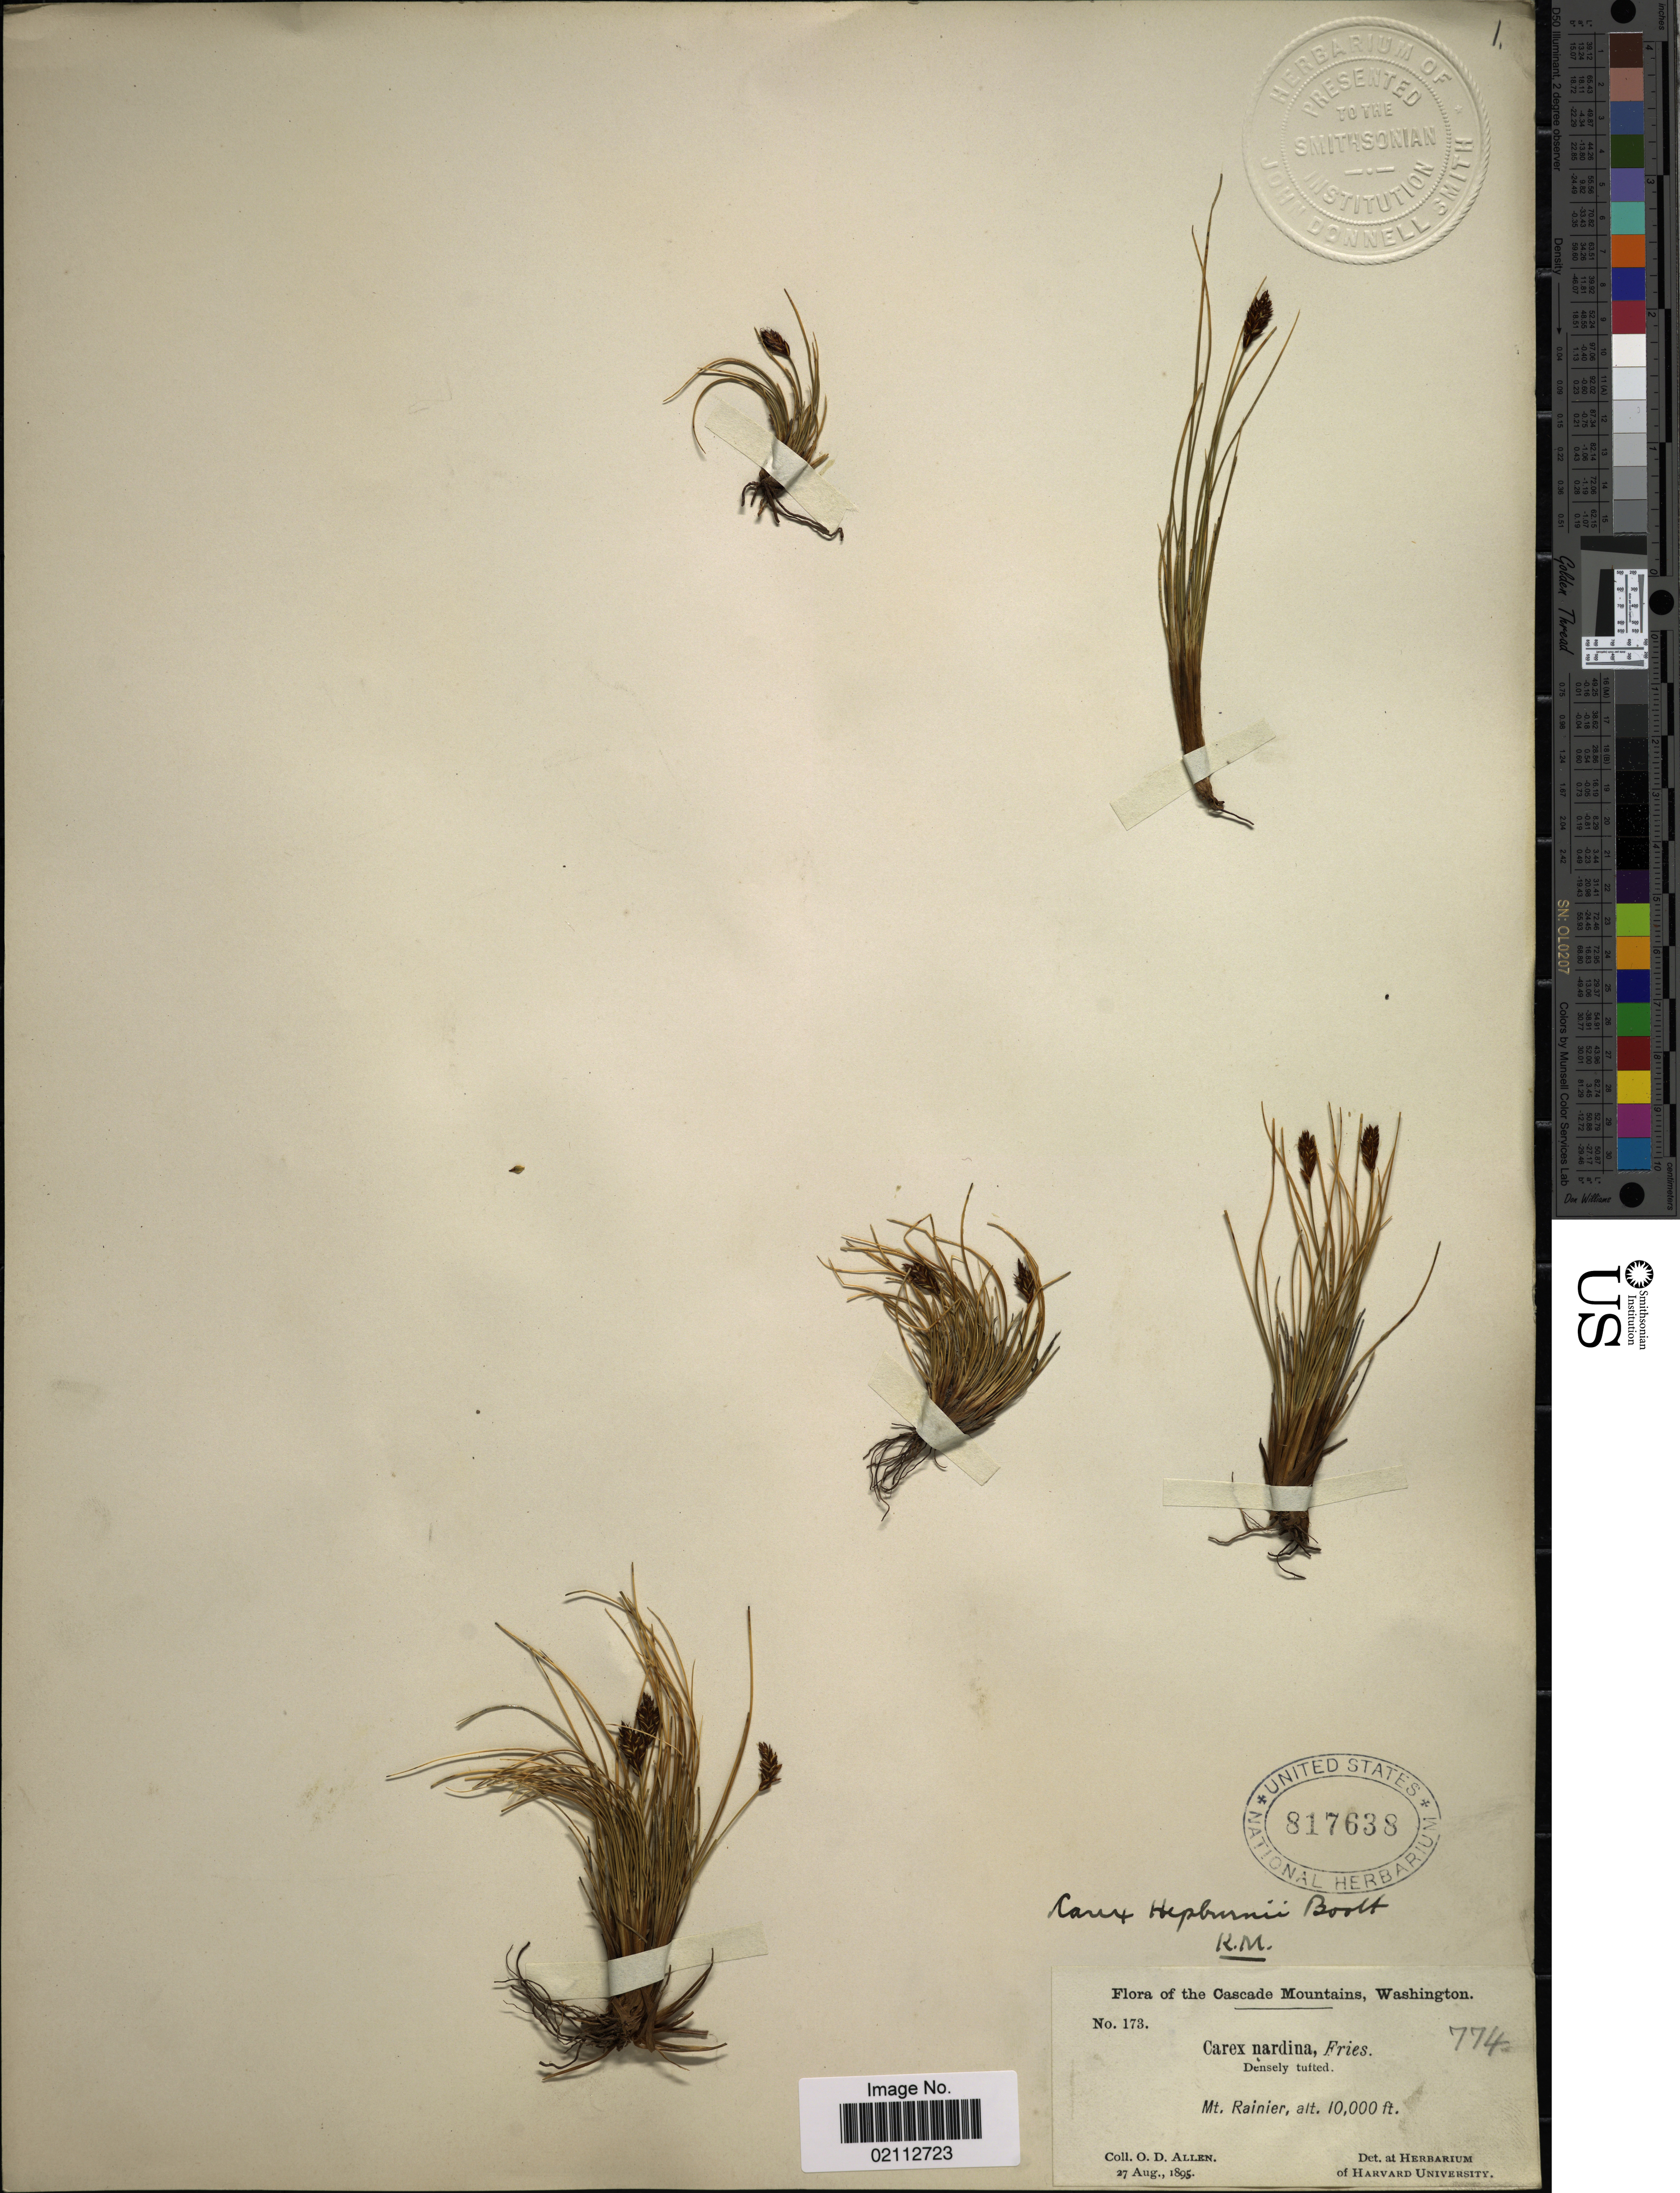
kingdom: Plantae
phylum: Tracheophyta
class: Liliopsida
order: Poales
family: Cyperaceae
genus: Carex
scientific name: Carex nardina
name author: (Hornem.) Fr.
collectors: O. D. Allen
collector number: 173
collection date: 1895-08-27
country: United States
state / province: Washington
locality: Cascade Mountains. Mt. Rainier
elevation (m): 3048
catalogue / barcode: US 817638